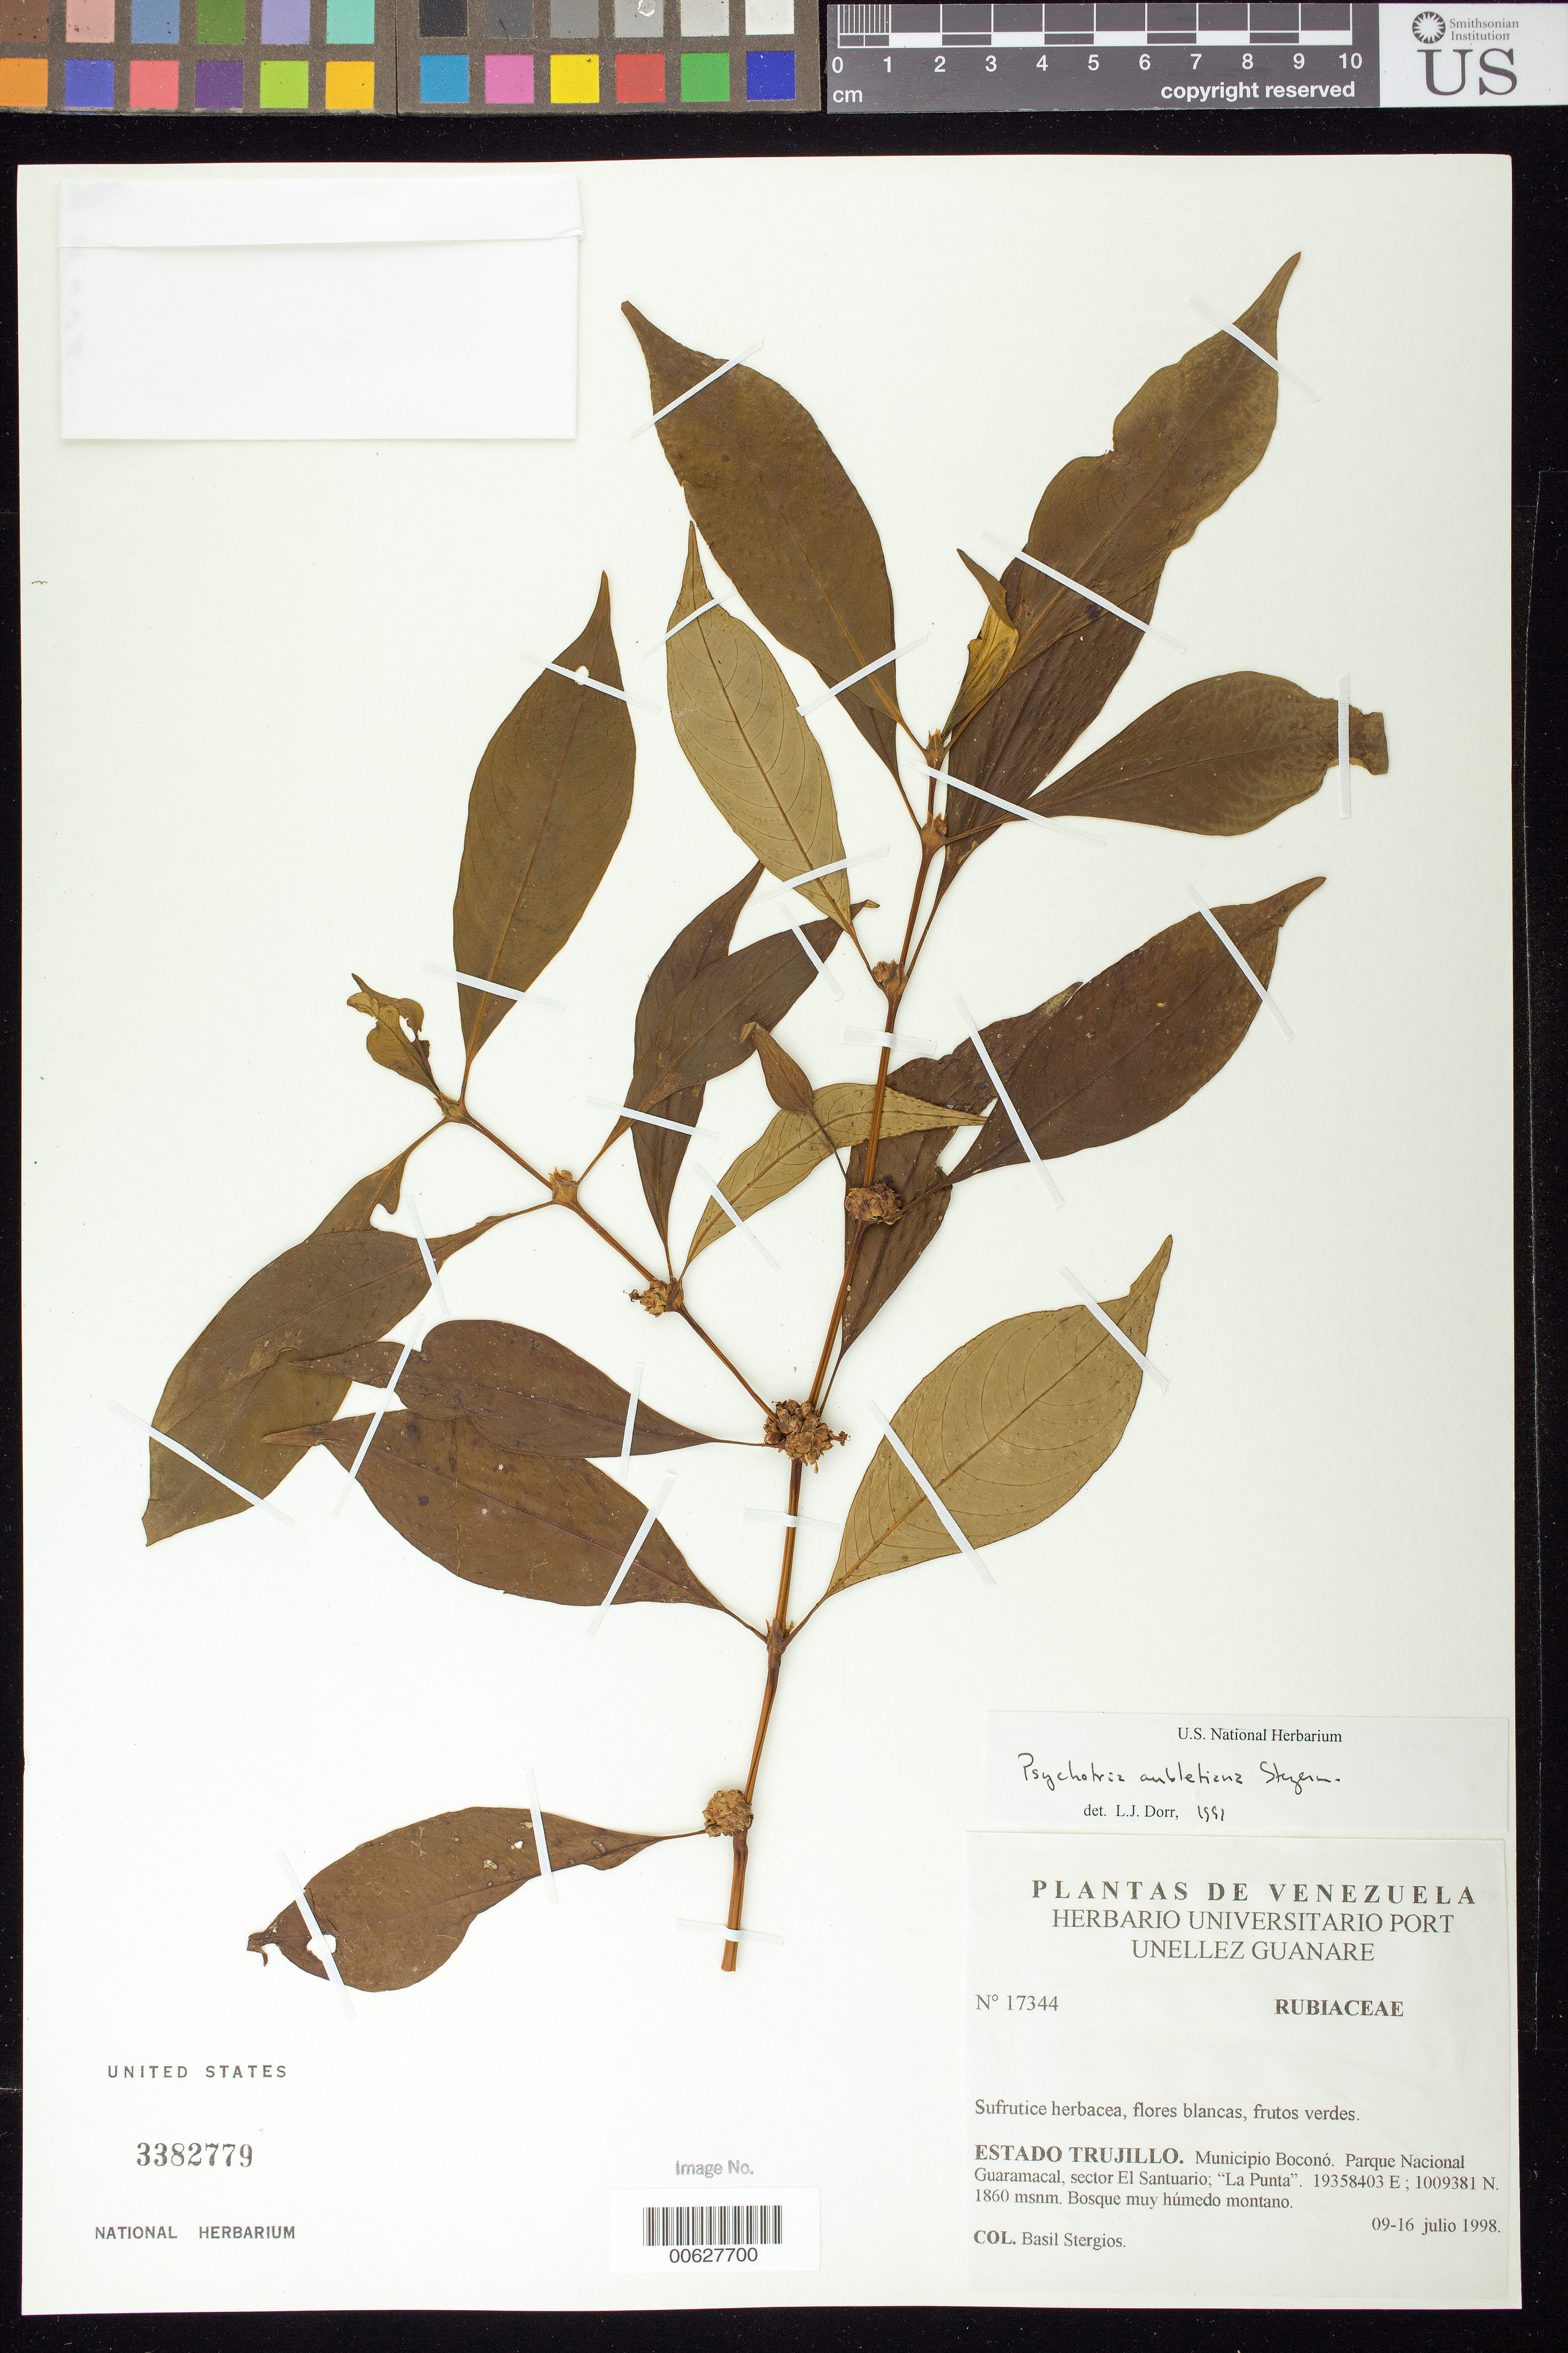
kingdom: Plantae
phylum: Tracheophyta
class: Magnoliopsida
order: Gentianales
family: Rubiaceae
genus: Psychotria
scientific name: Psychotria aubletiana var. andina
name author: Steyerm.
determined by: Dorr, L. J., (BOT), Smithsonian Institution - National Museum of Natural History (UNITED STATES)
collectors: B. G. Stergios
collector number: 17344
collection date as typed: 09 Jul 1998 to 16 Jul 1998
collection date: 1998-07-09/1998-07-16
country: Venezuela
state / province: Trujillo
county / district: Boconó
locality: Parque Nacional Guaramacal, Sector El Santuario, La Punta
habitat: Bosque muy húmedo montano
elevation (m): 1860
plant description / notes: PORT, US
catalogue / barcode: US 3382779